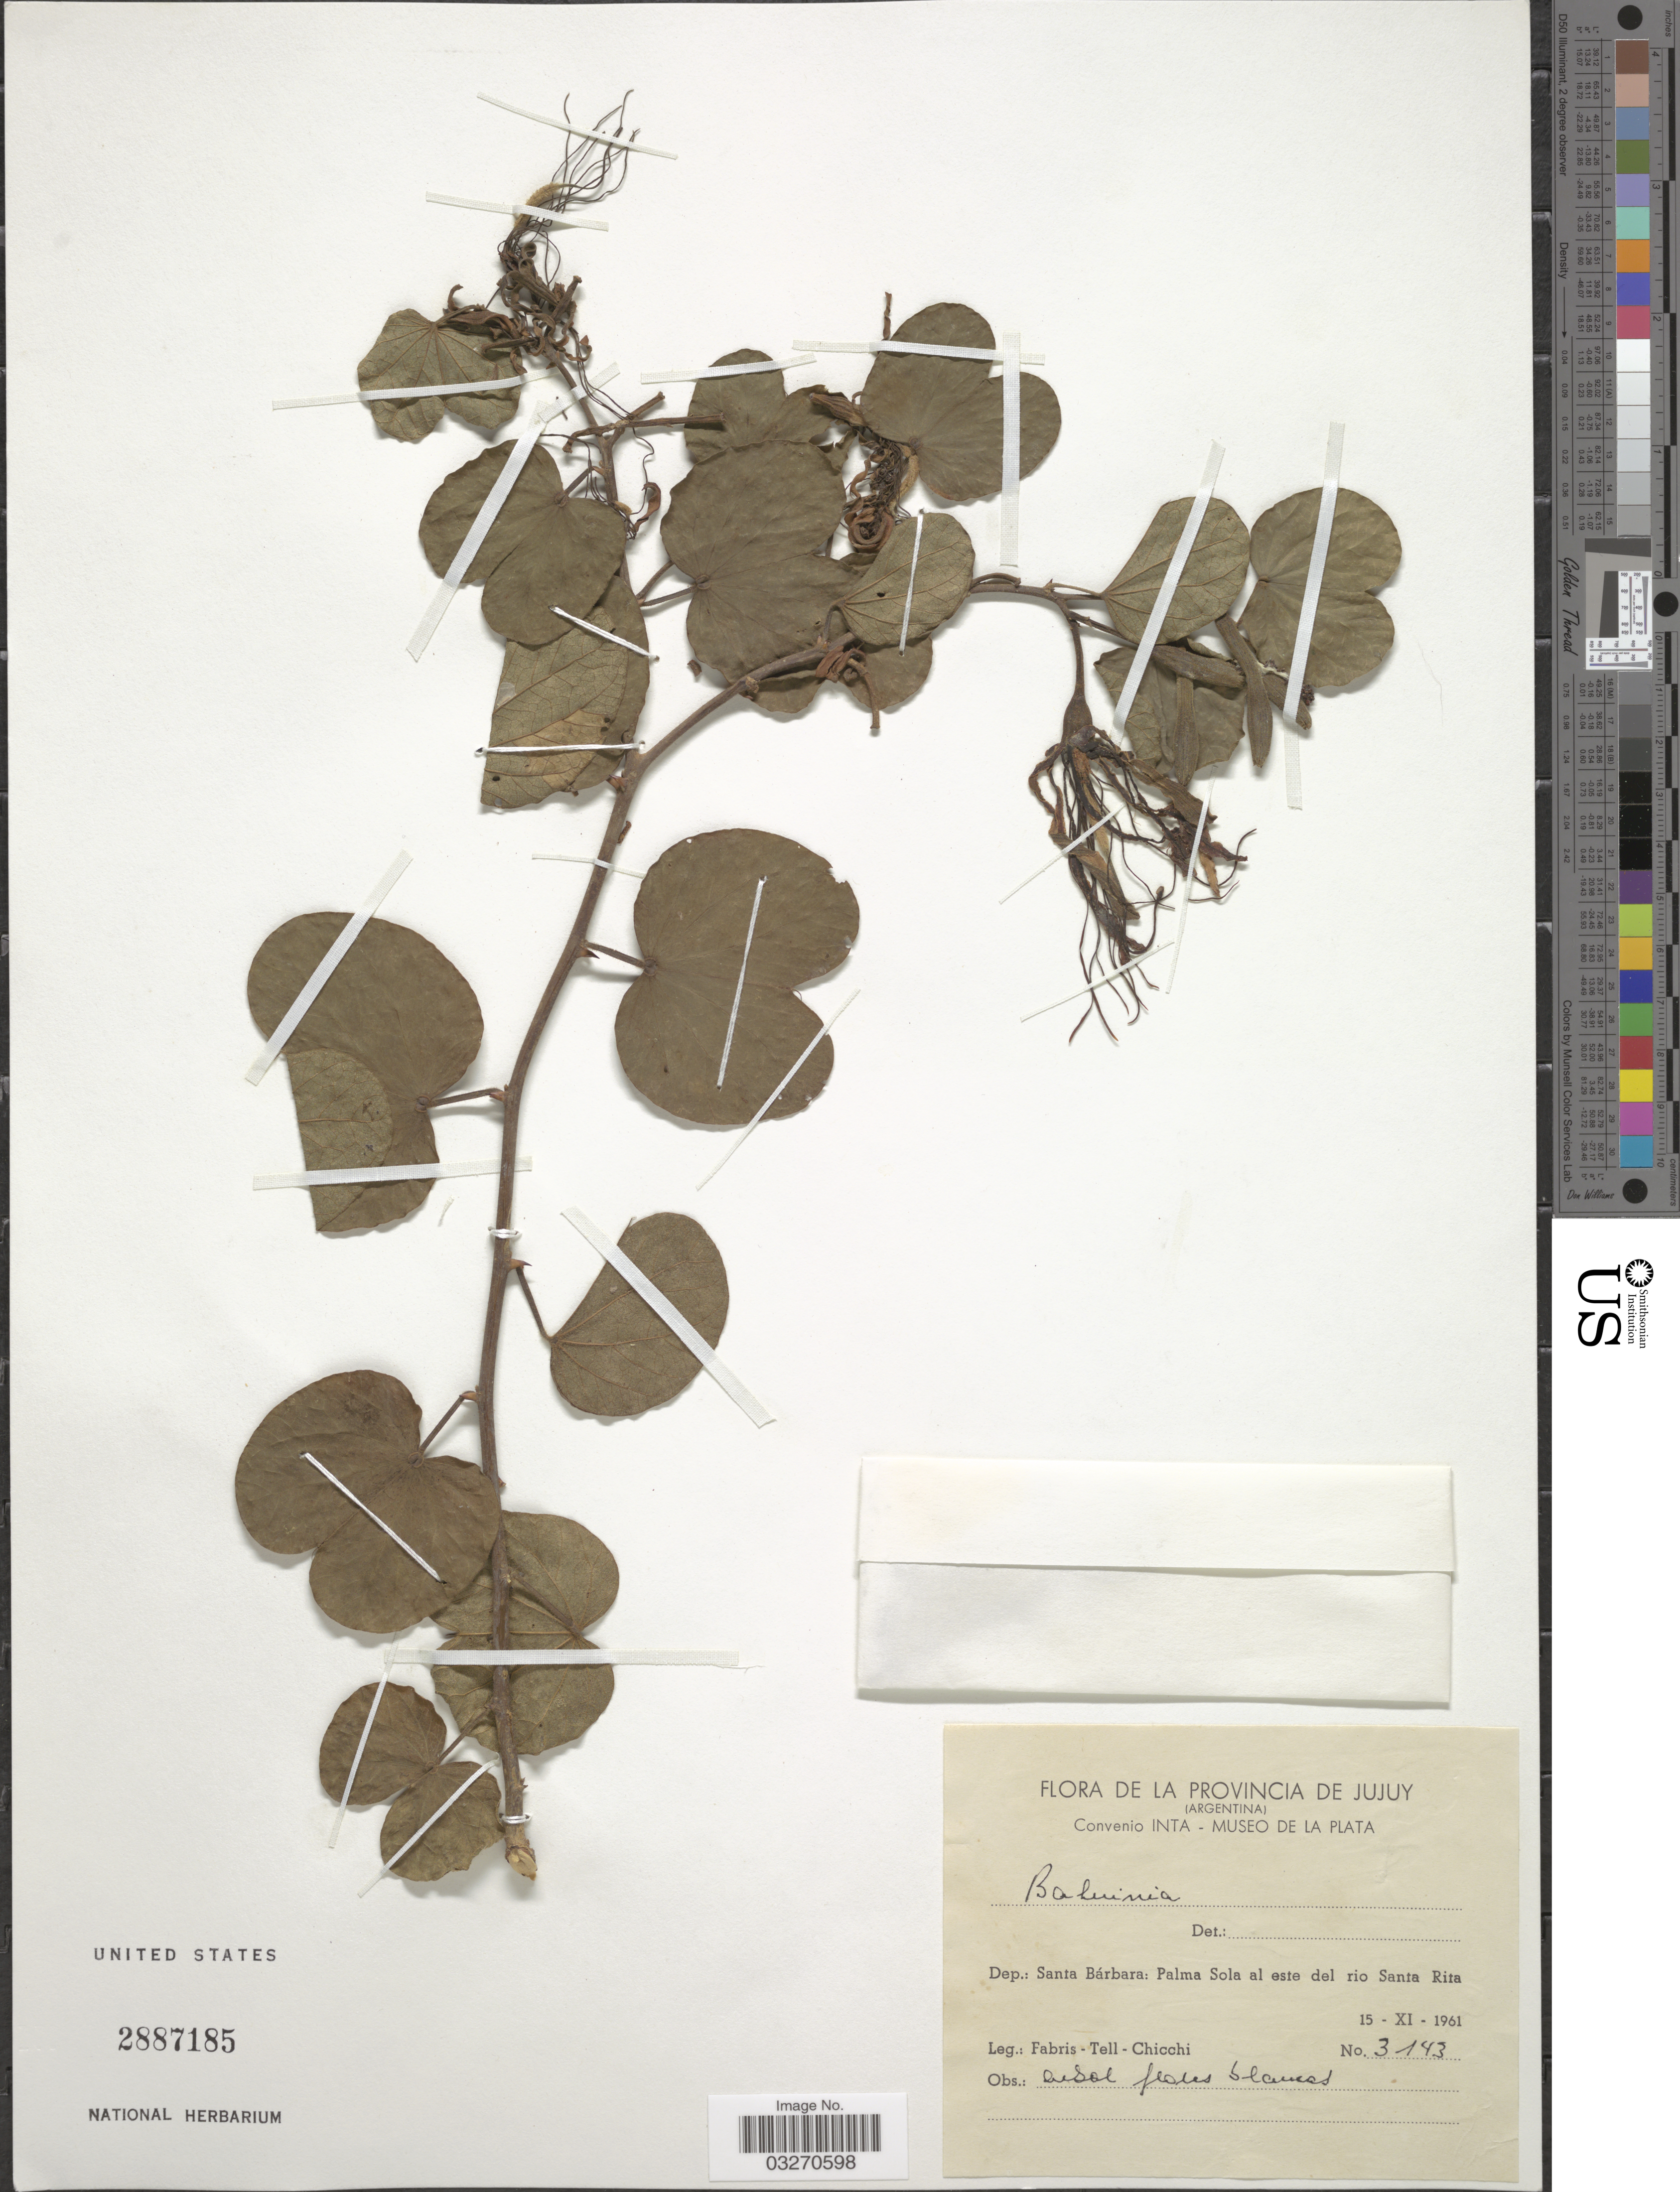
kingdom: Plantae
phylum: Tracheophyta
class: Magnoliopsida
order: Fabales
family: Fabaceae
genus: Bauhinia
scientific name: Bauhinia sp.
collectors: Fabris, -. Tell & Chicchi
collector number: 3143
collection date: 1961-11-15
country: Argentina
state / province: Jujuy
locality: Provincia de Jujuy. Dep.: Santa Bárbara: Palma Sola al este del rio Santa Rita.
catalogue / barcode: US 2887185